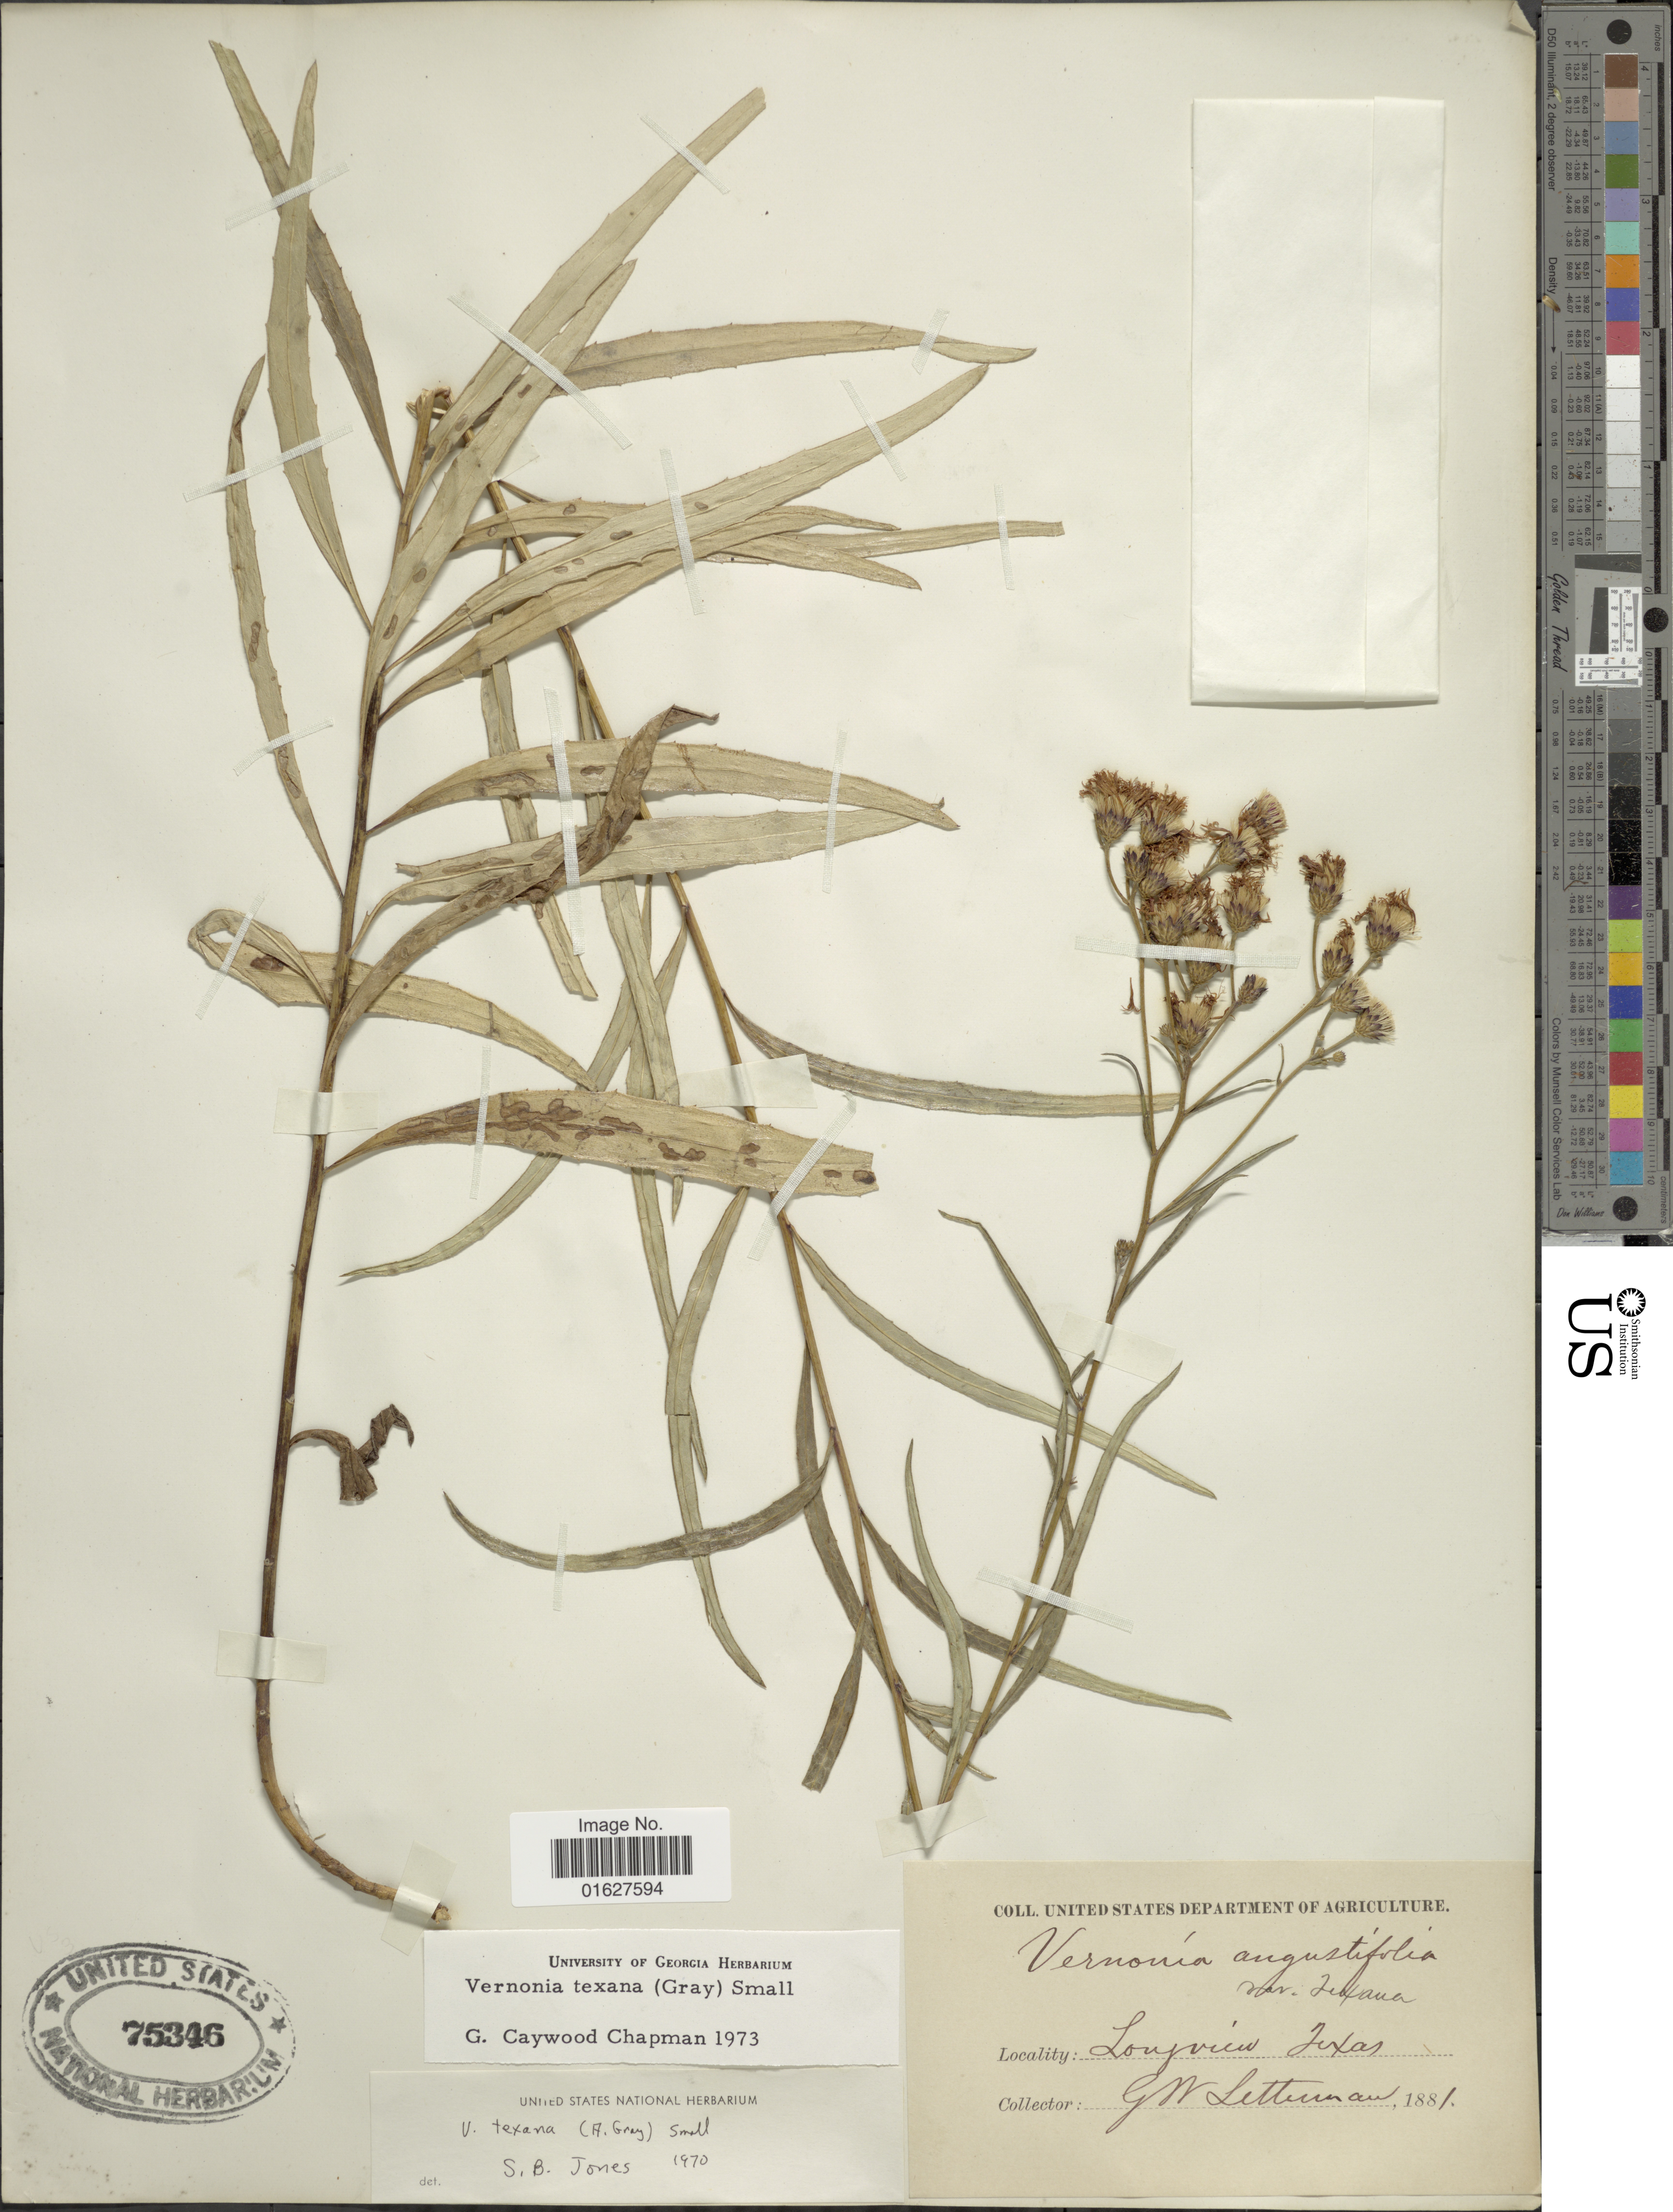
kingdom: Plantae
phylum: Tracheophyta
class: Magnoliopsida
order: Asterales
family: Asteraceae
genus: Vernonia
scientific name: Vernonia texana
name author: (A. Gray) Small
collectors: G. W. Letterman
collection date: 1881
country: United States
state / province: Texas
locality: Longview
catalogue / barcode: US 75346